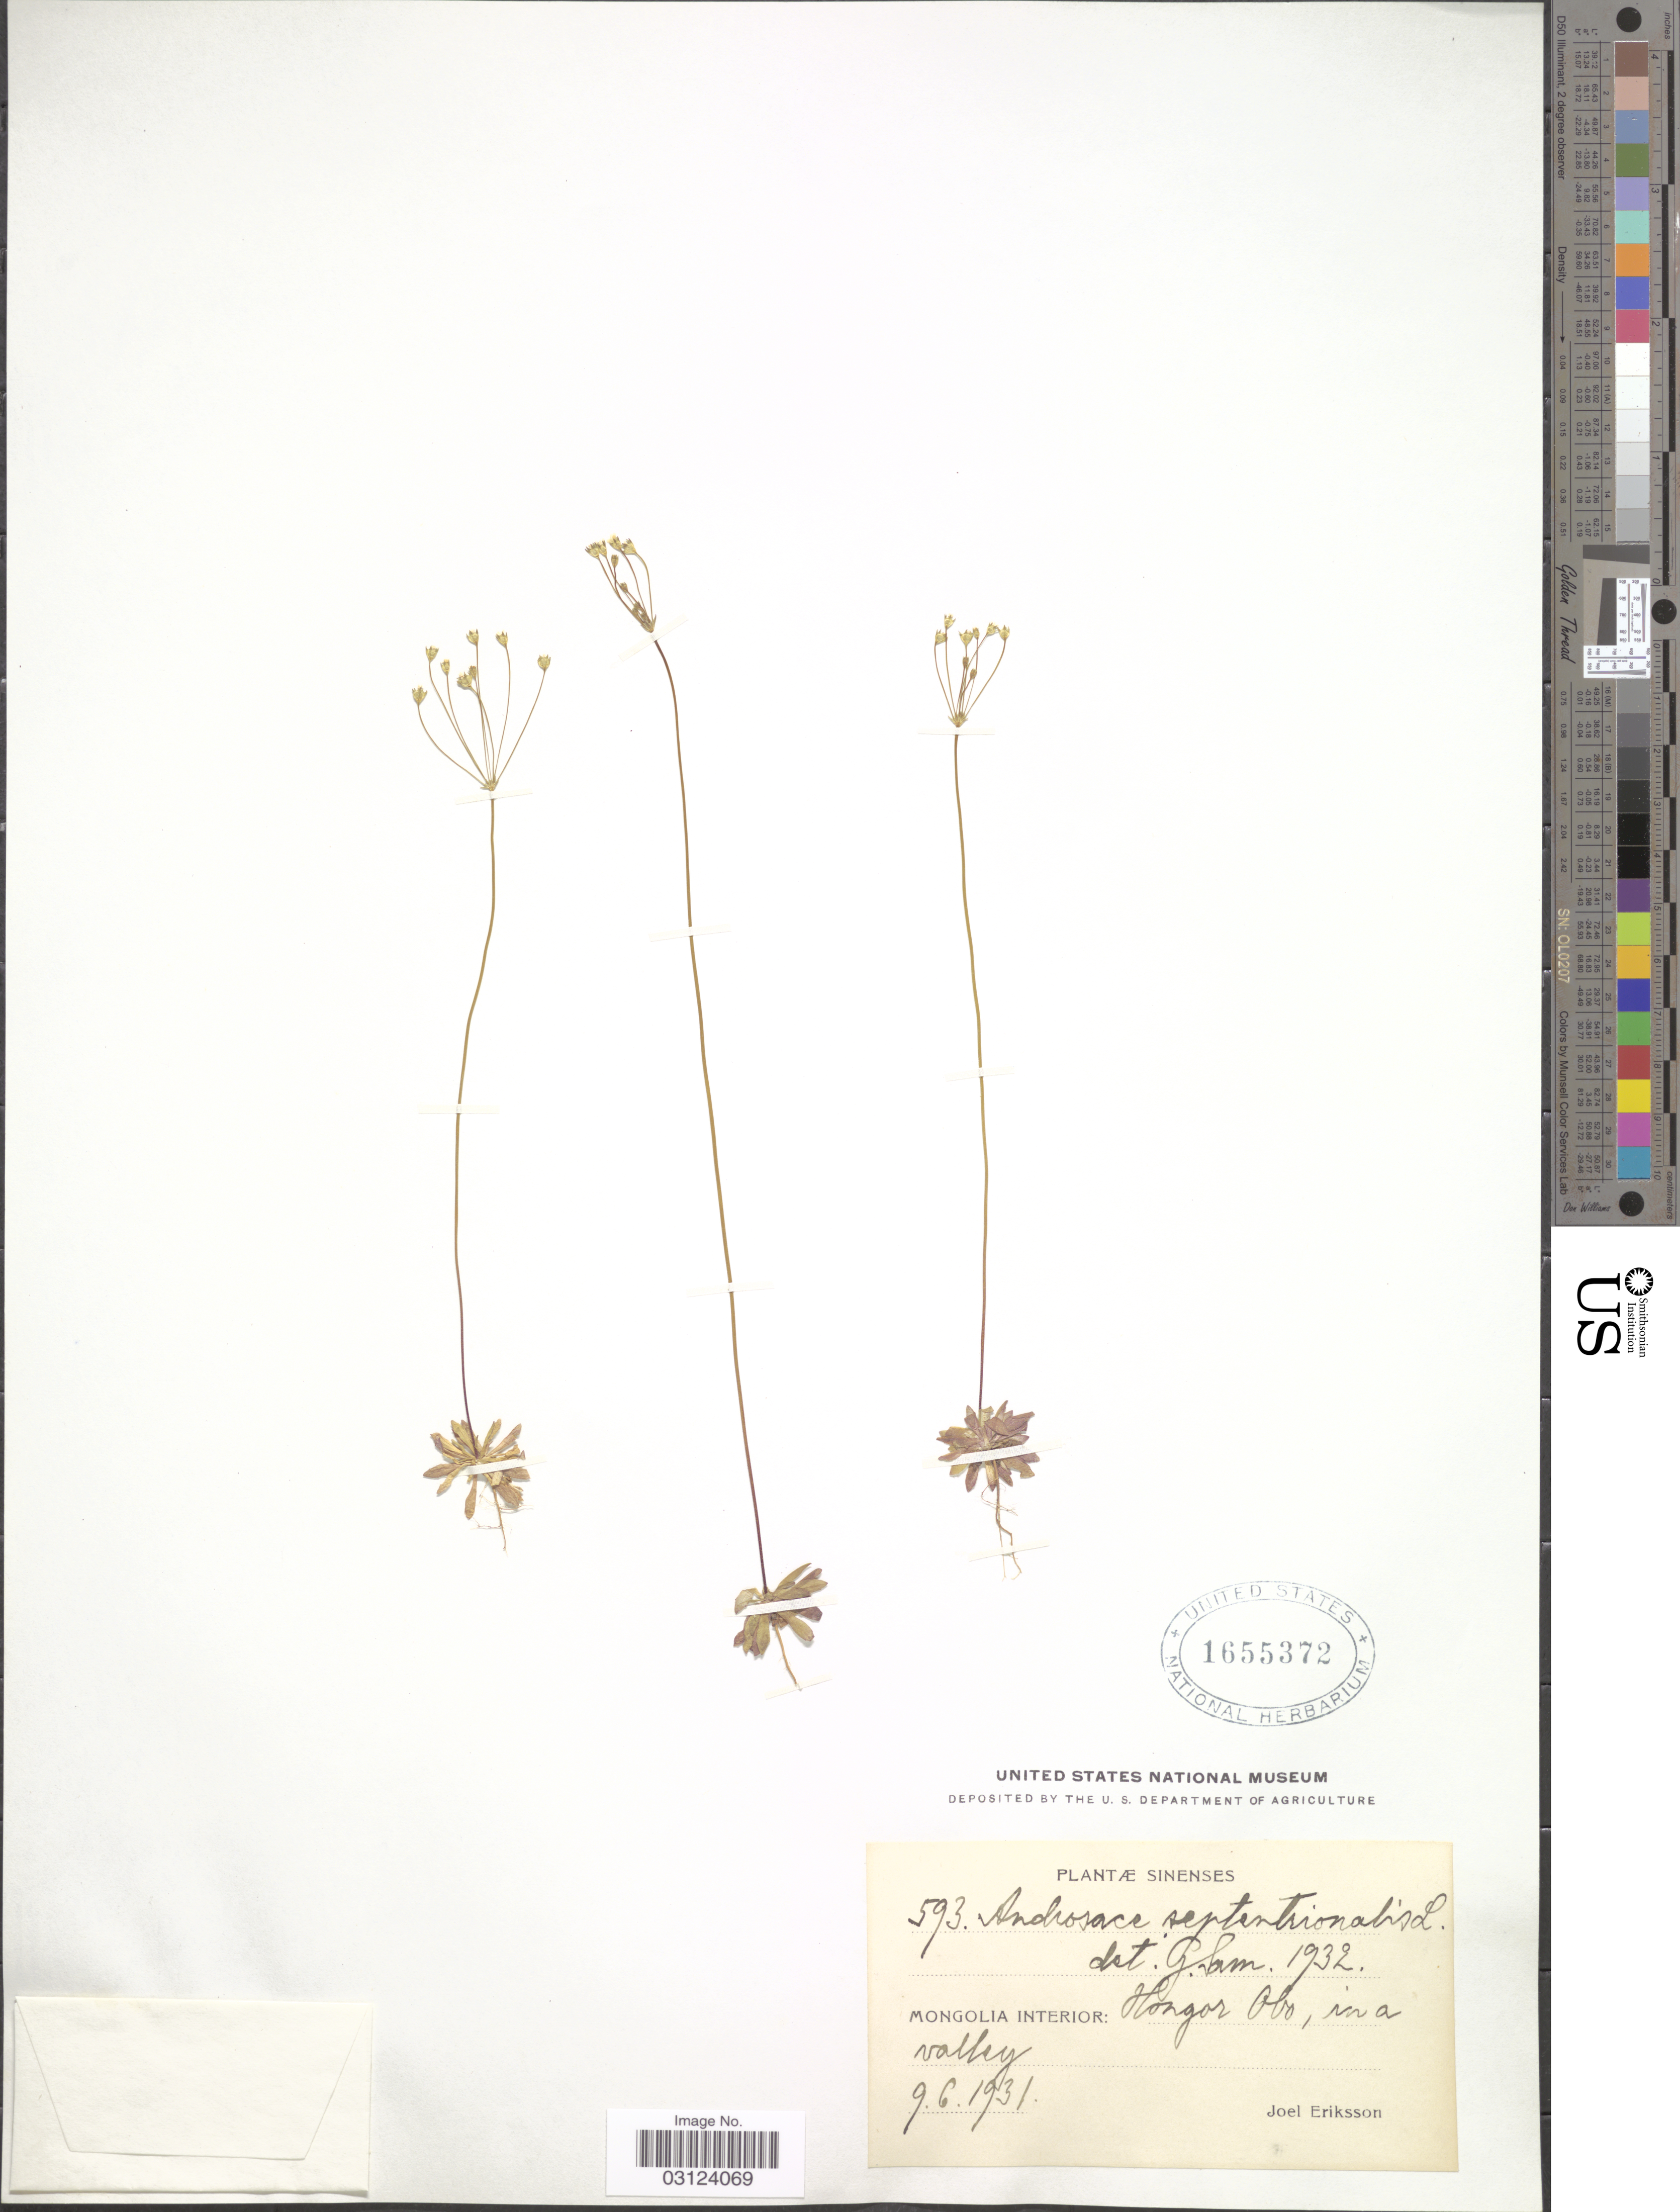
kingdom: Plantae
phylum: Tracheophyta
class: Magnoliopsida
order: Ericales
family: Primulaceae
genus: Androsace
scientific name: Androsace septentrionalis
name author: L.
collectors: J. Eriksson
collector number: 593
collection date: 1931-06-09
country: Mongolia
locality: Mongolia Interior: Hongor Obo, in a valley.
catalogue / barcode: US 1655372